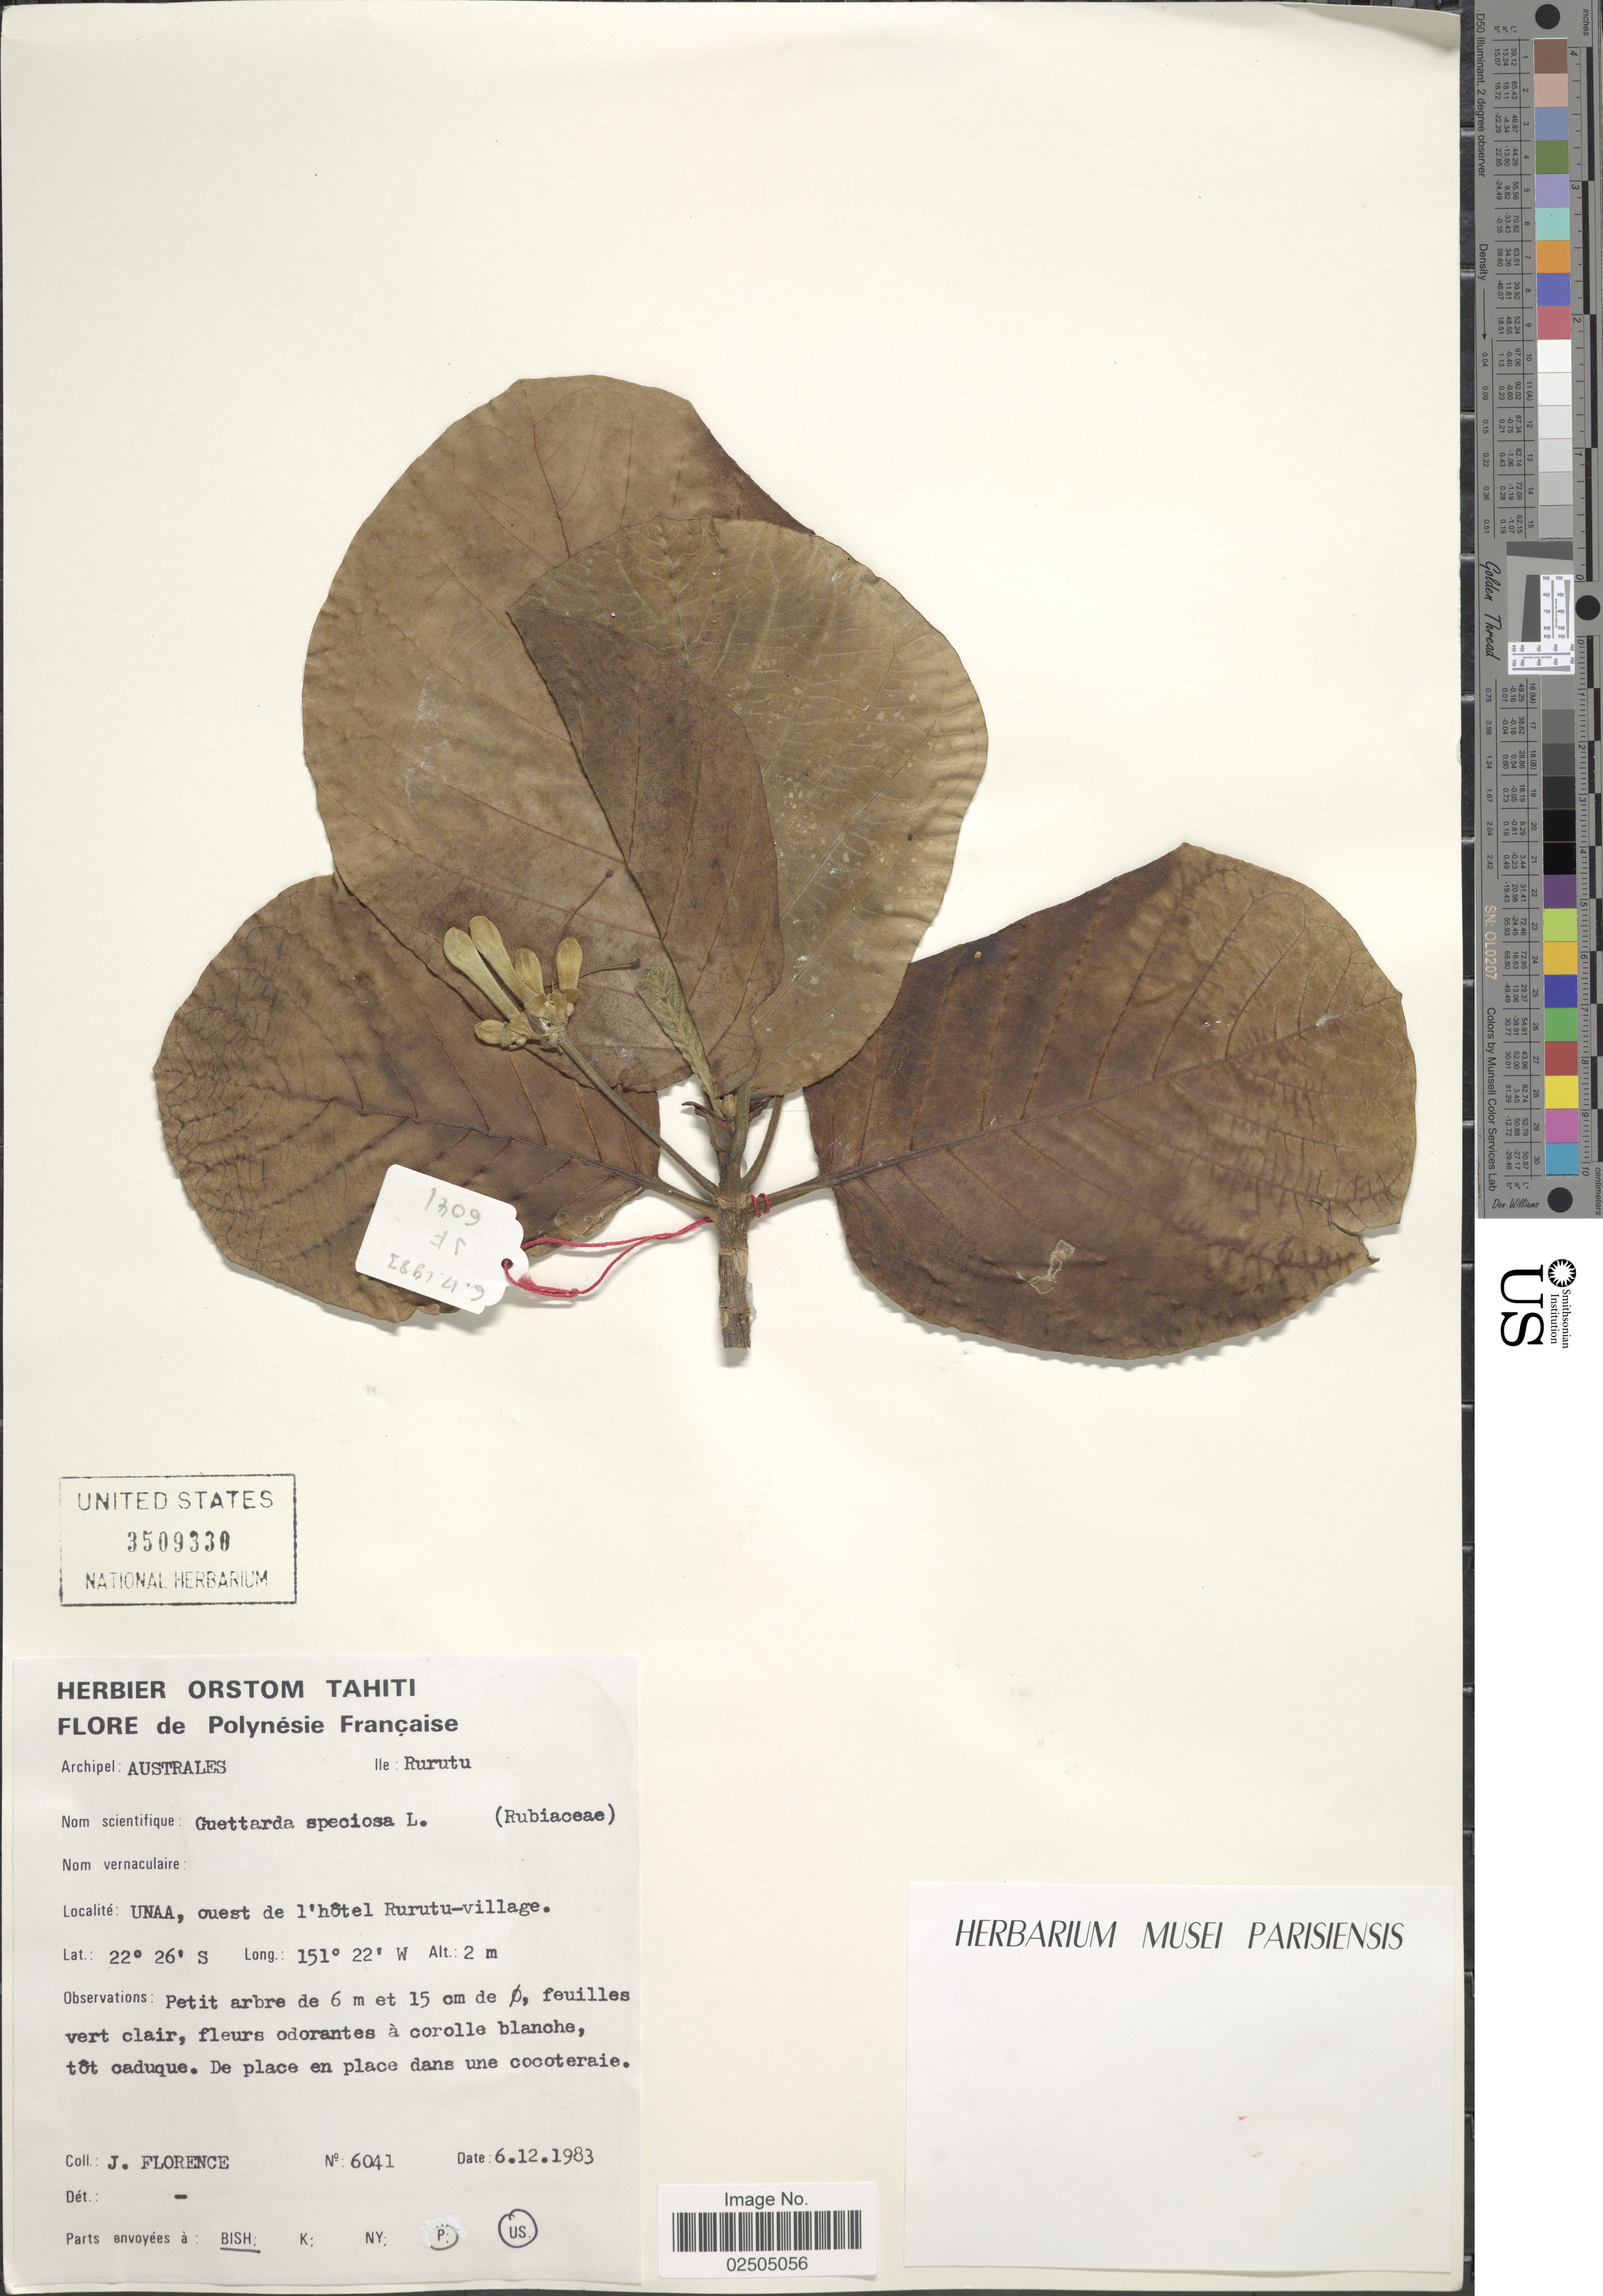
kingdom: Plantae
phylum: Tracheophyta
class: Magnoliopsida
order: Gentianales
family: Rubiaceae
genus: Guettarda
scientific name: Guettarda speciosa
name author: L.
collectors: J. Florence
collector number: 6041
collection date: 1983-12-06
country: French Polynesia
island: Rurutu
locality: Australes, Rurutu, Unaa, ouest de l'hotel Rurutu-village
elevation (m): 2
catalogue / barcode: US 3509330